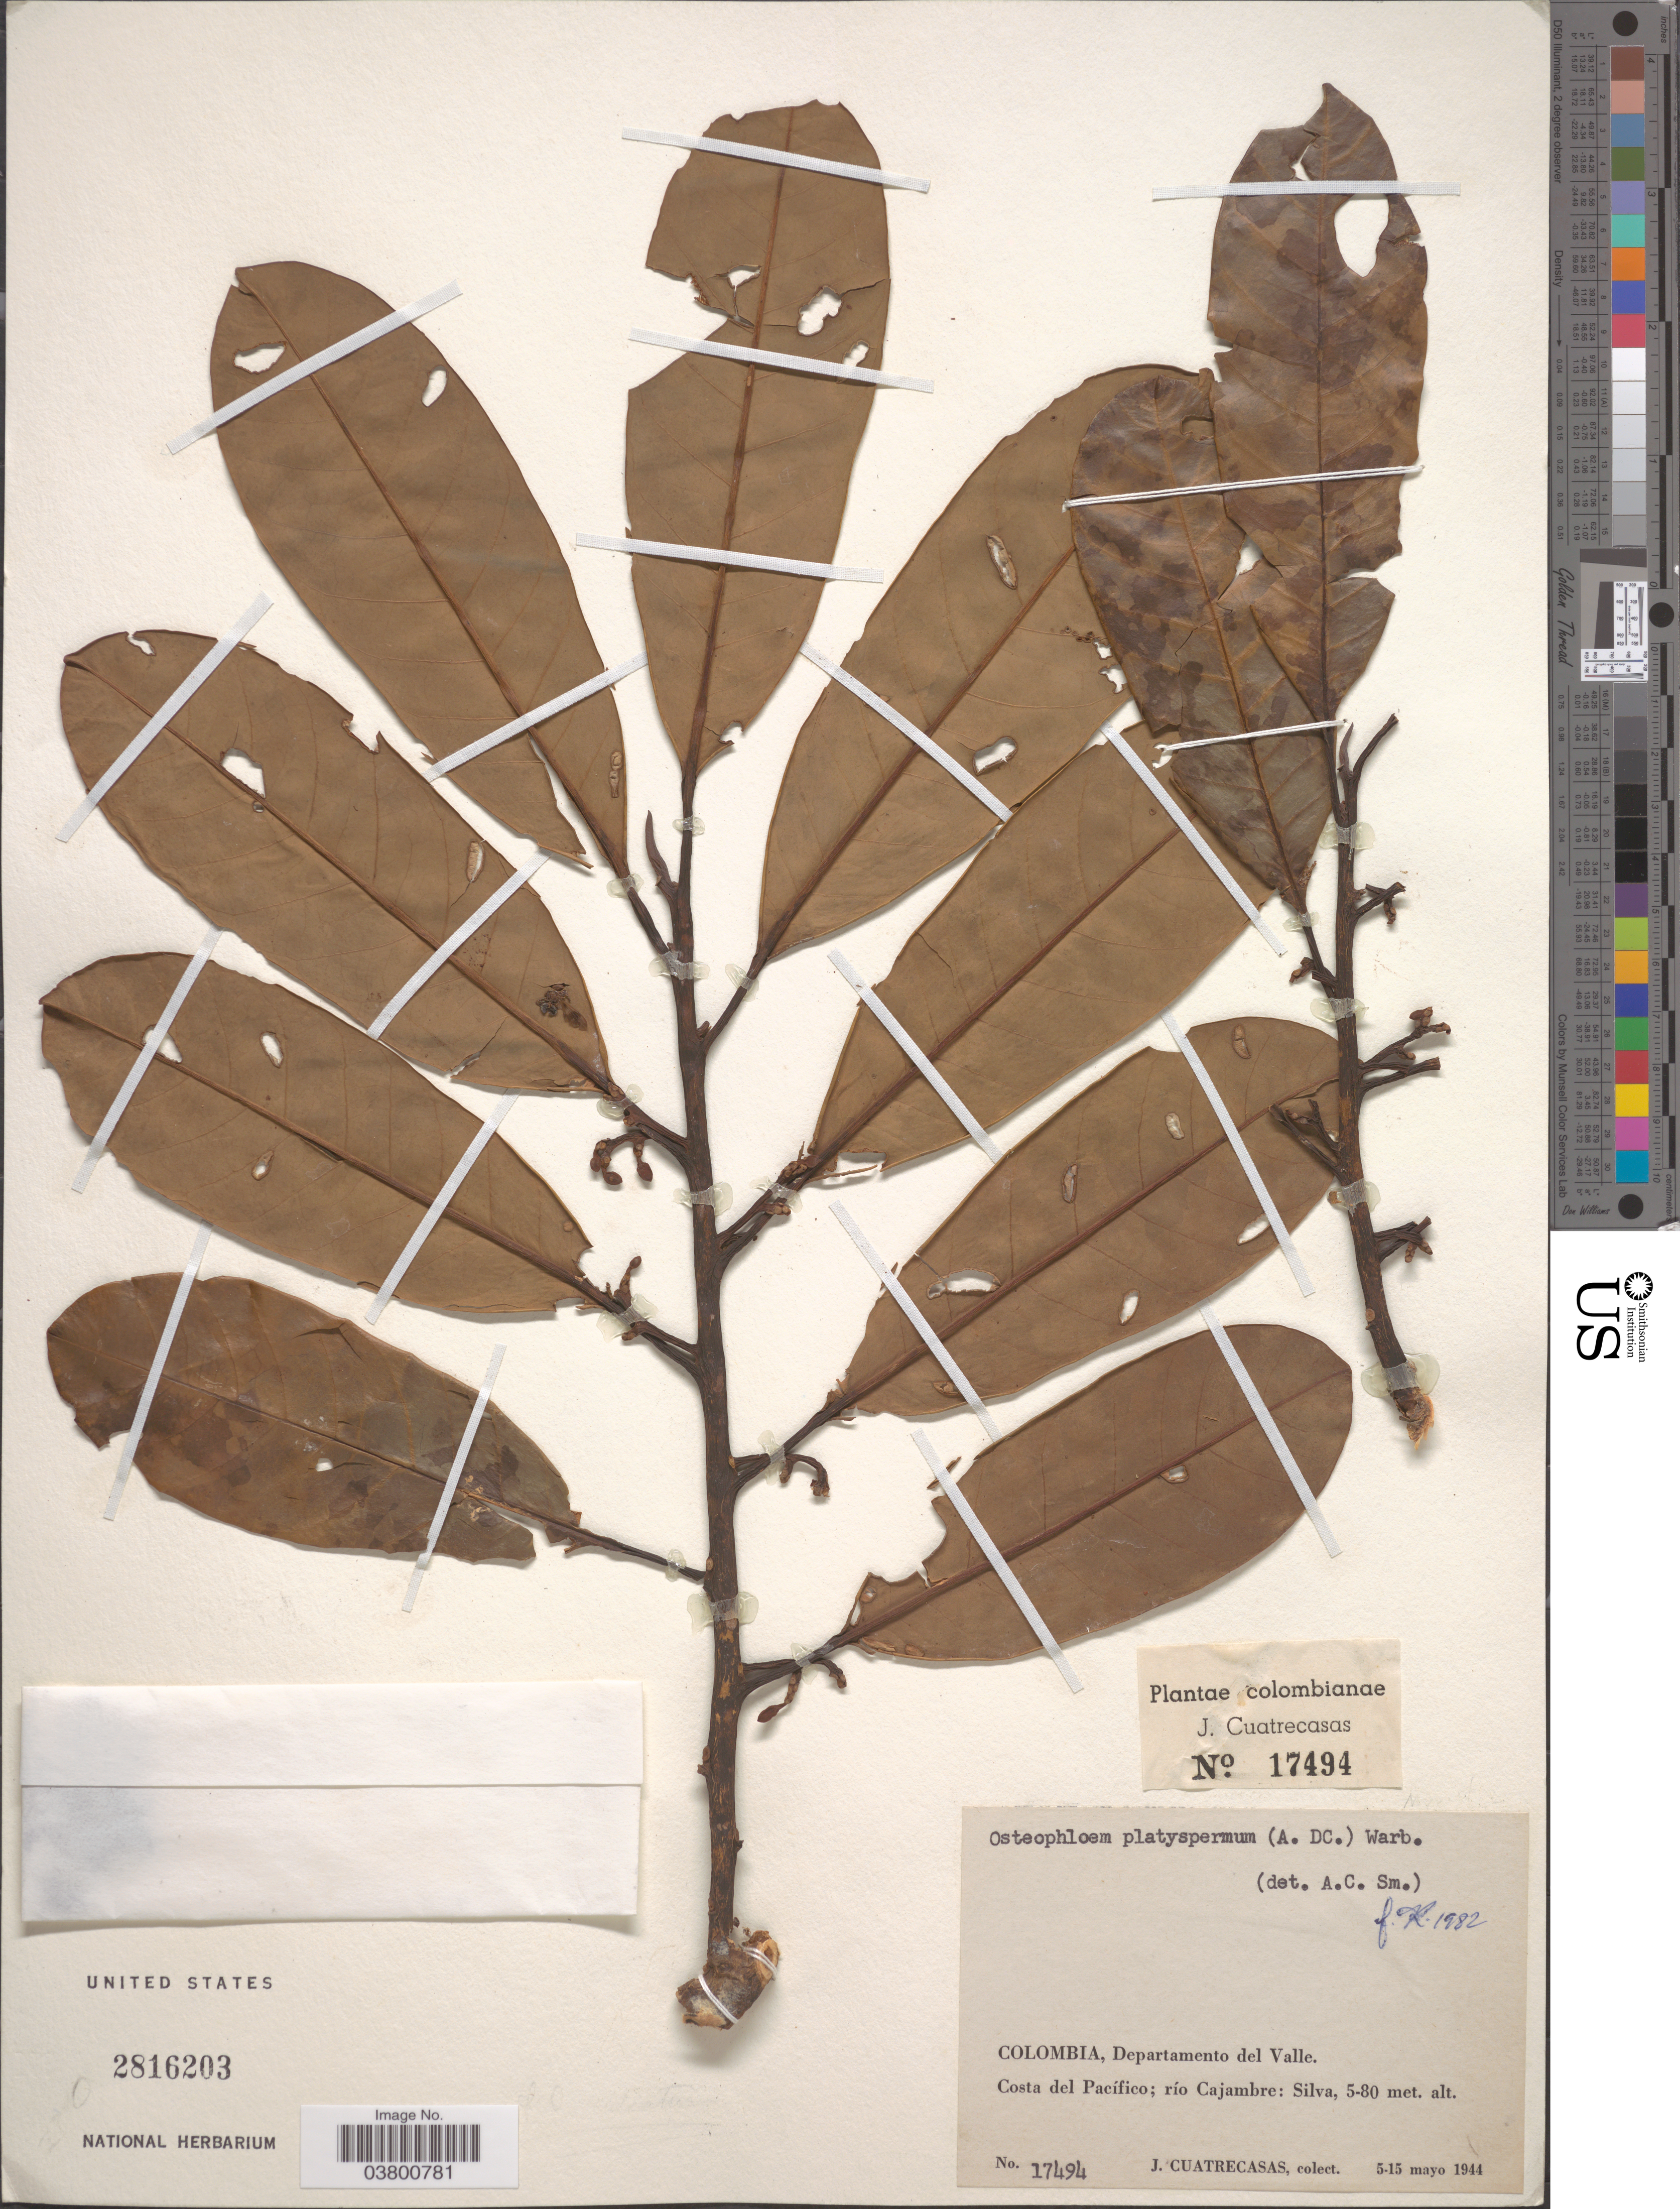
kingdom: Plantae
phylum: Tracheophyta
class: Magnoliopsida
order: Magnoliales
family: Myristicaceae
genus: Osteophloeum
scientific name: Osteophloeum platyspermum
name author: (A. DC.) Warb.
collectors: J. Cuatrecasas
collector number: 17494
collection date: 1944-05-05/1944-05-15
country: Colombia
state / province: Valle del Cauca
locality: Departamento del Valle. Costa del Pacífico; río Cajambre.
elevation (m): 5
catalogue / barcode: US 2816203